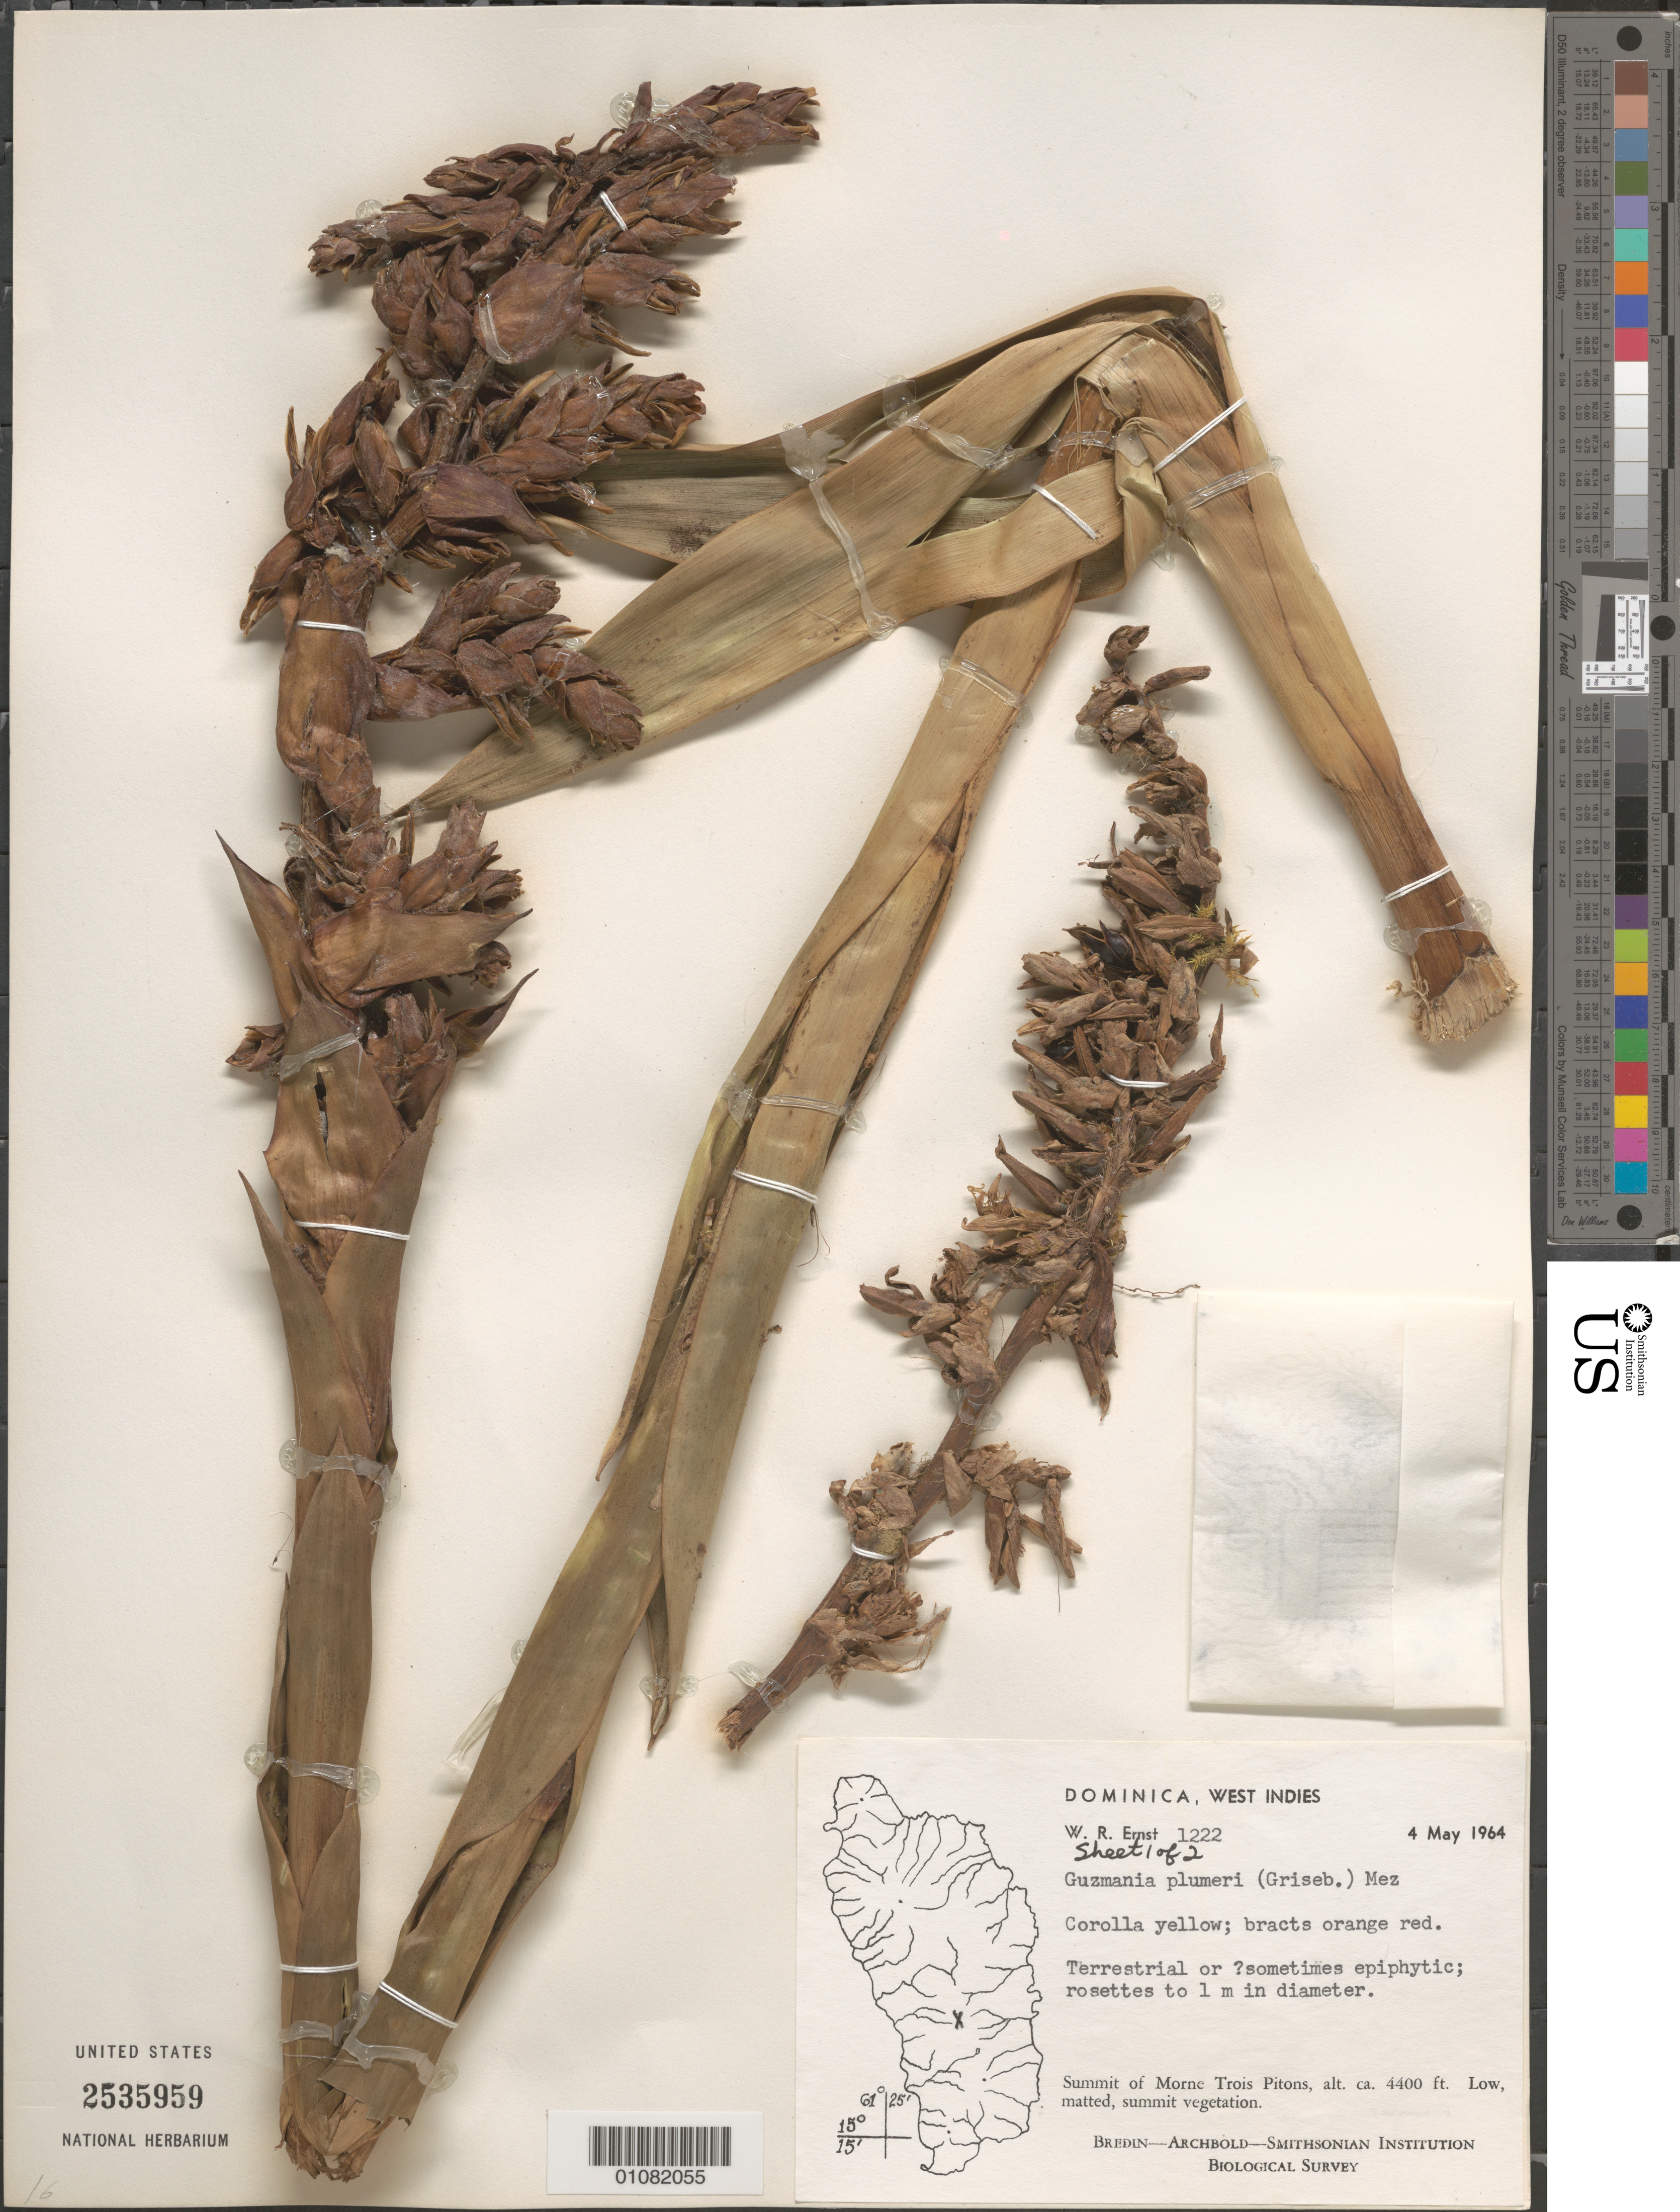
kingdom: Plantae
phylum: Tracheophyta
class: Liliopsida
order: Poales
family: Bromeliaceae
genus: Guzmania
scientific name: Guzmania plumieri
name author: (Griseb.) Mez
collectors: W. R. Ernst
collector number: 1222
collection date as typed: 04 May 1964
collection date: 1964-05-04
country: Dominica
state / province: St. George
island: Dominica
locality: Summit of Morne Trois Pitons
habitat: Low, matted summit vegetation. Terrestrial or sometimes epiphytic.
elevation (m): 1341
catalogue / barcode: US 2535959